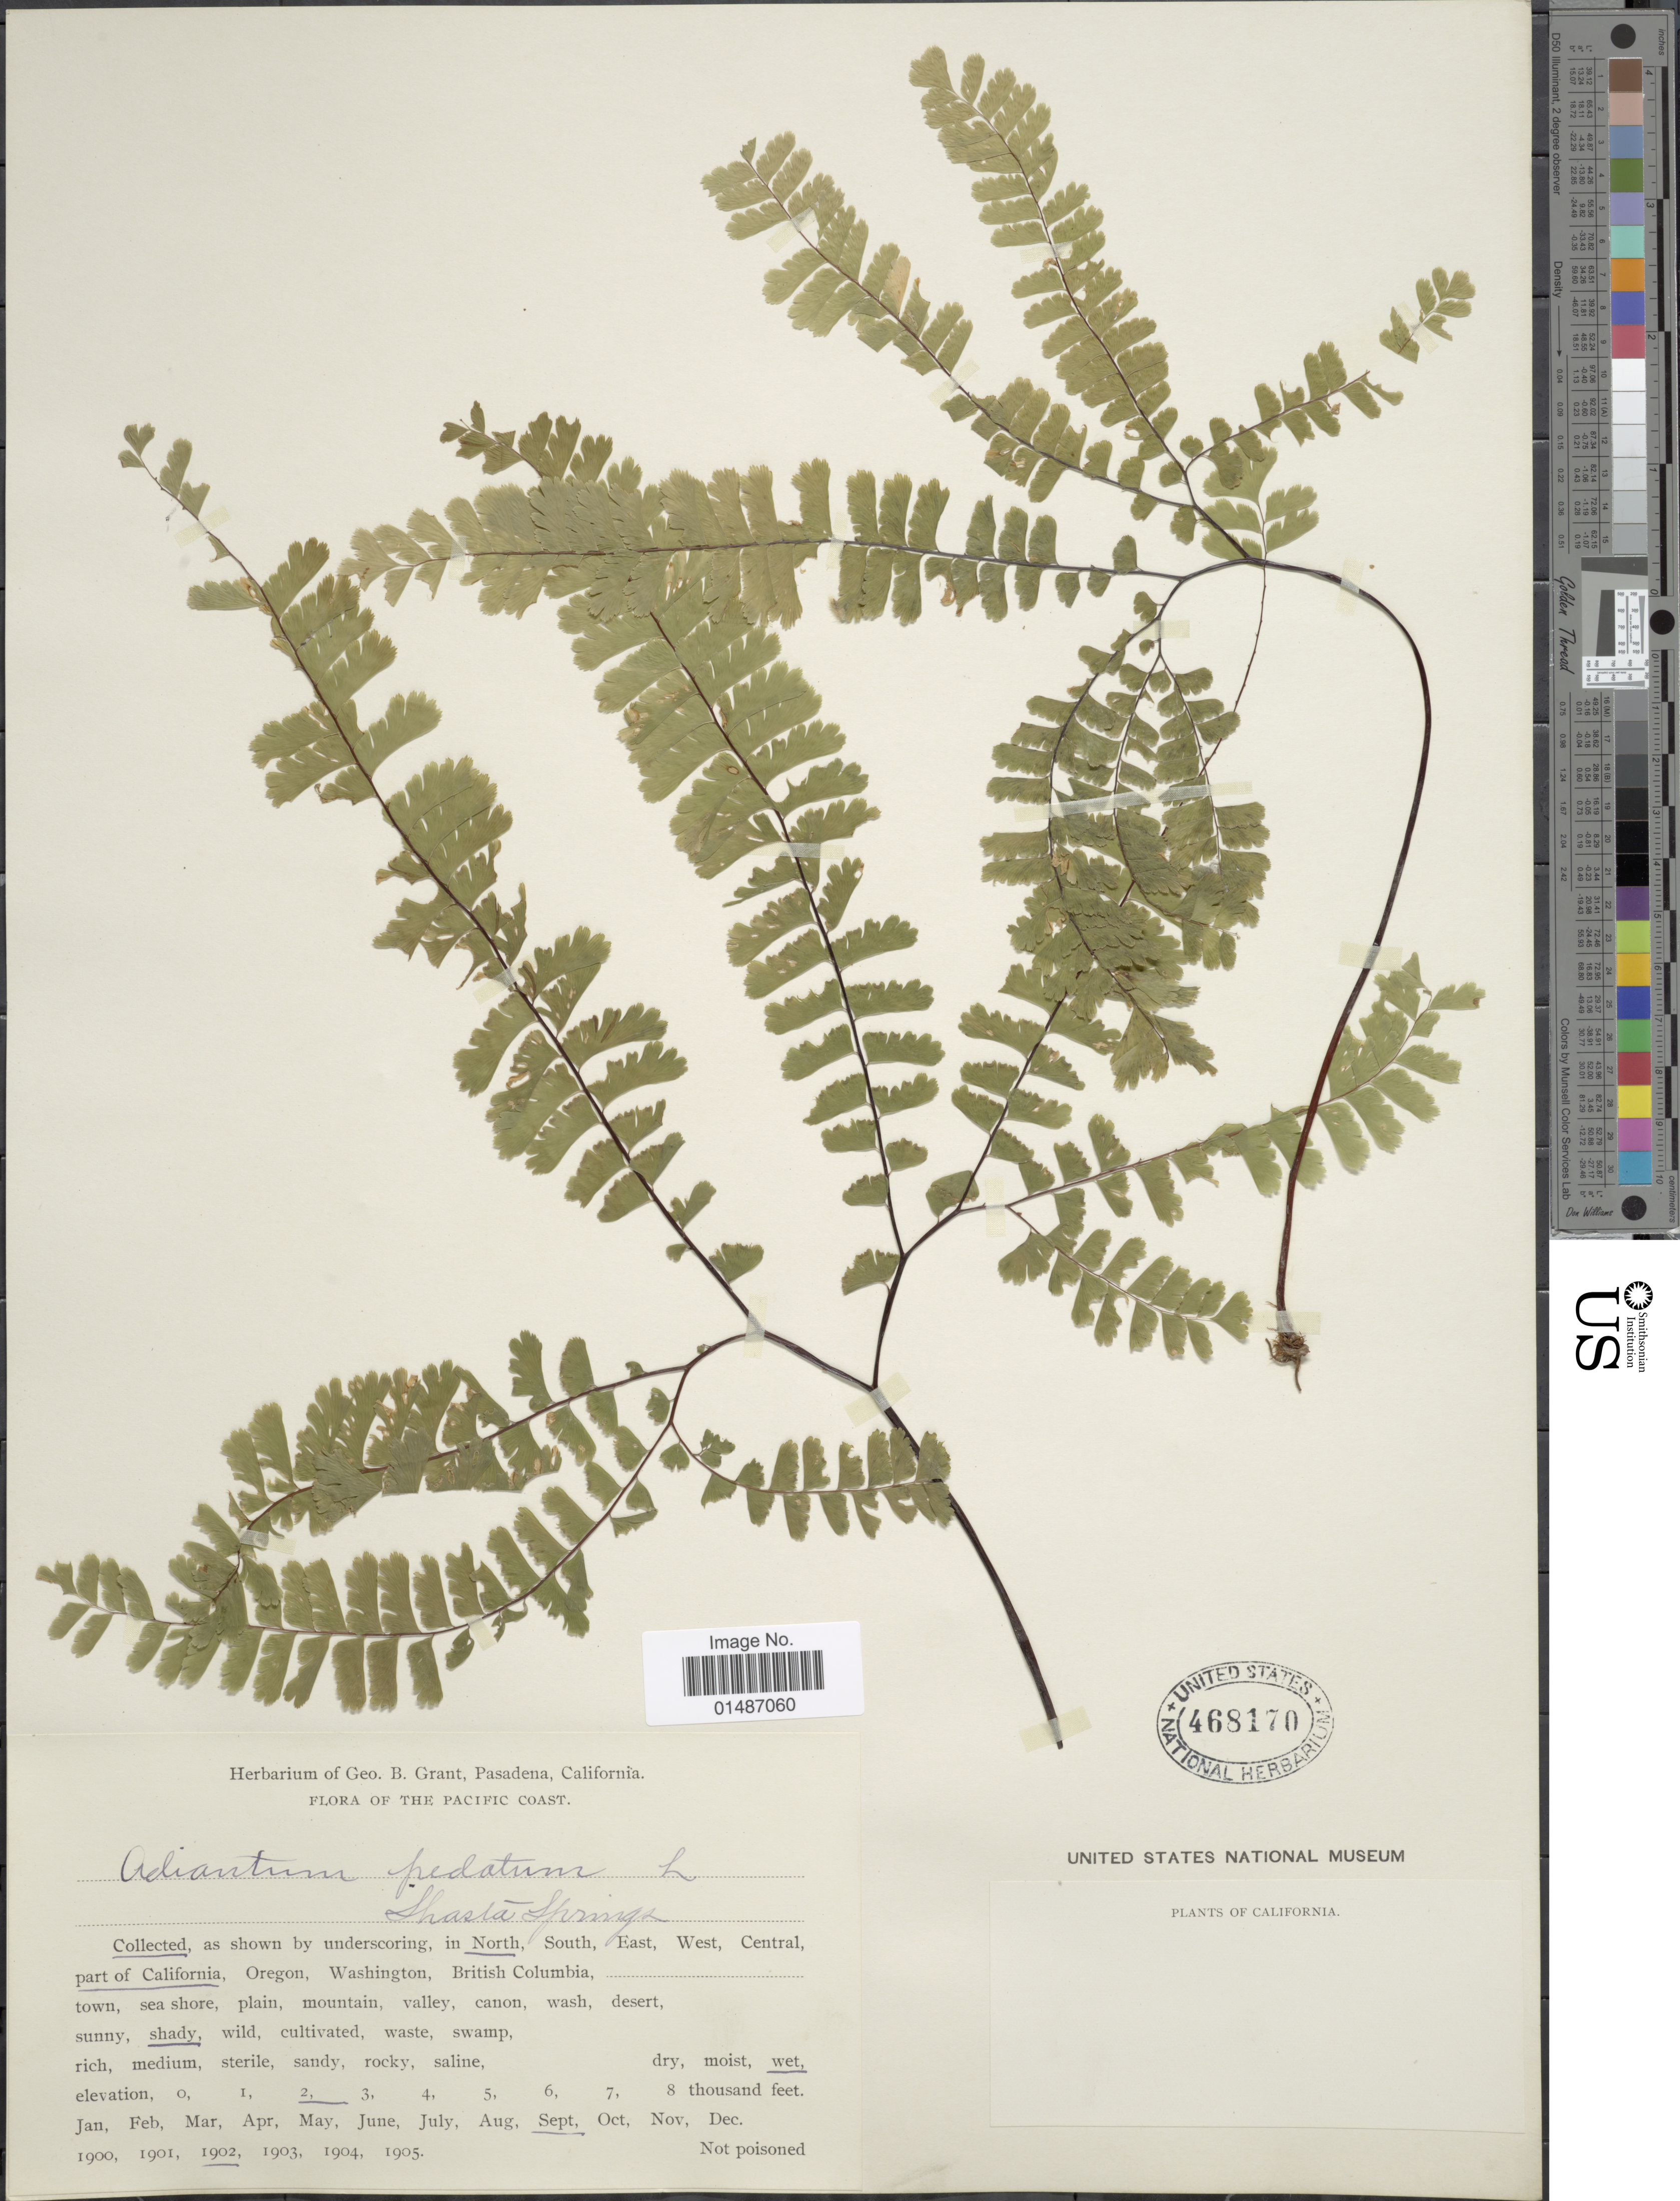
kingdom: Plantae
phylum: Tracheophyta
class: Polypodiopsida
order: Polypodiales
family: Pteridaceae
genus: Adiantum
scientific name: Adiantum pedatum var. pedatum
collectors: ex herb. G. B. Grant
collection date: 1902-09-02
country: United States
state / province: California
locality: Pacific Coast. North part of California.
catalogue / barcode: US 468170